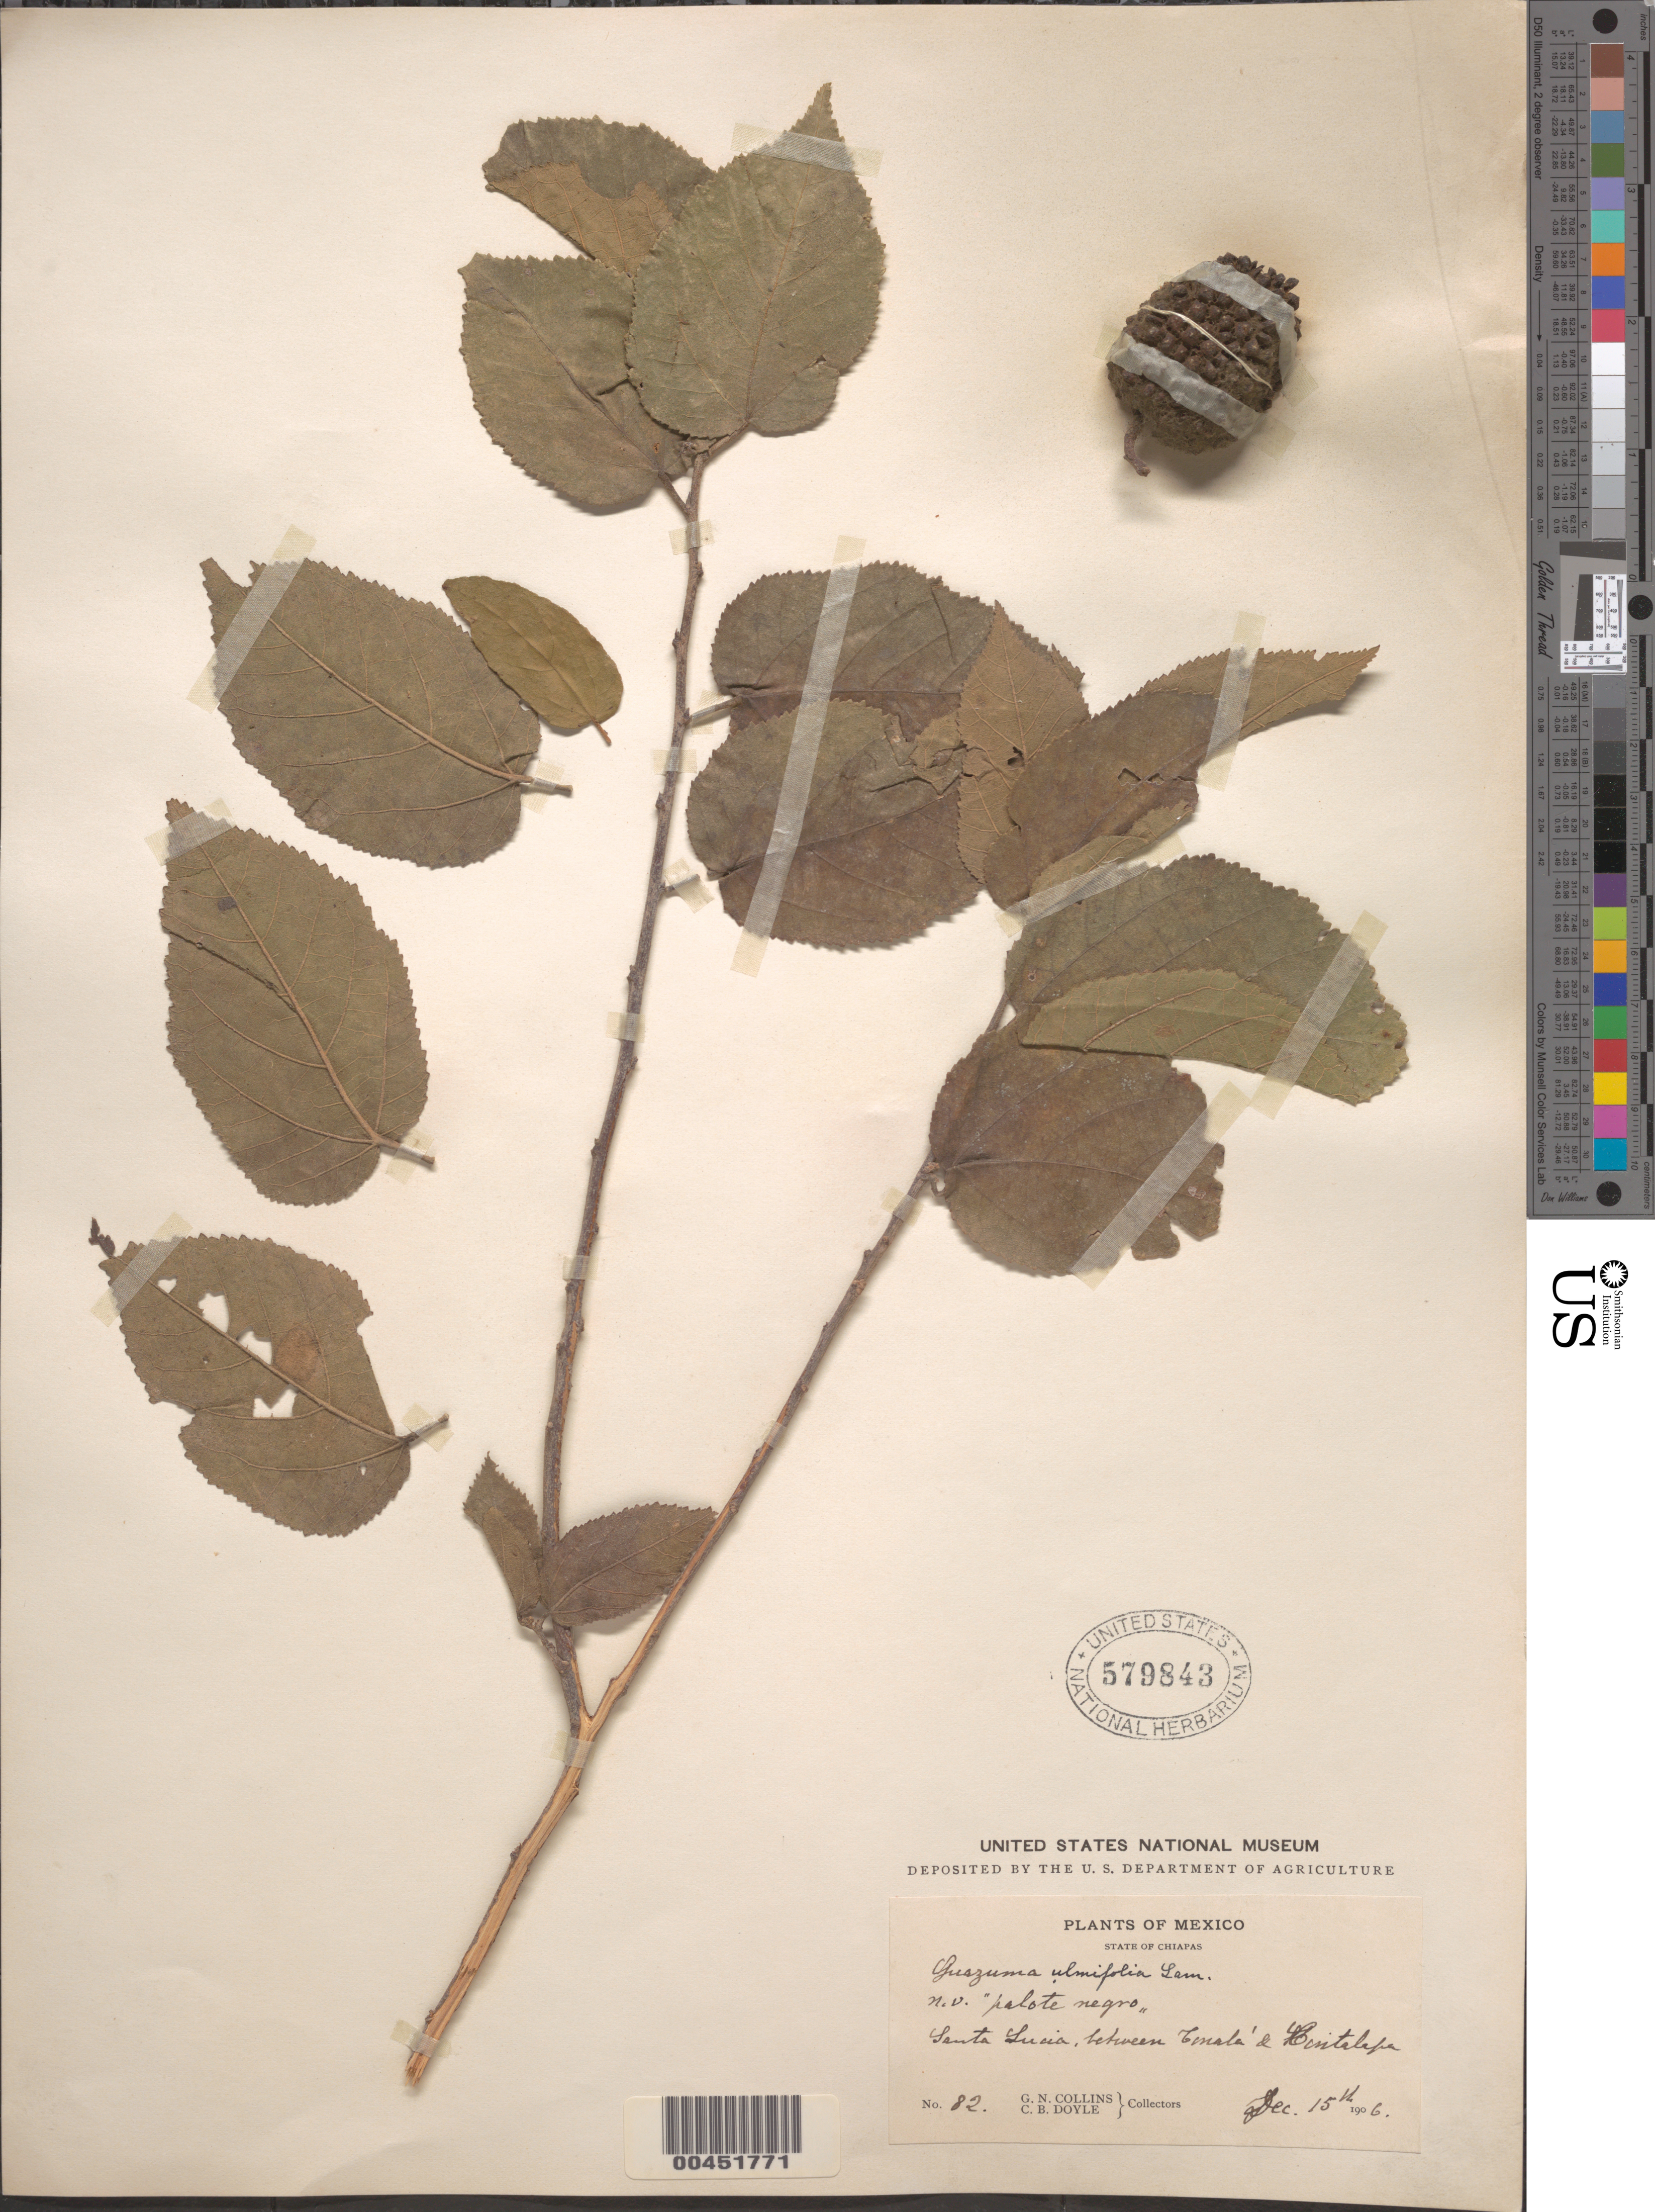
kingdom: Plantae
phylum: Tracheophyta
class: Magnoliopsida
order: Malvales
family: Malvaceae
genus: Guazuma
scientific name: Guazuma ulmifolia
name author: Lam.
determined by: Dorr, L. J., (BOT), Smithsonian Institution - National Museum of Natural History (UNITED STATES)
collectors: G. Collins & C. Doyle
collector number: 82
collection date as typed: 15 Dec 1906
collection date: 1906-12-15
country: Mexico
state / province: Chiapas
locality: Santa Lucia, between Tenalá and Cintalapa (?)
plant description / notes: Common name: palote negro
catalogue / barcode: US 579843